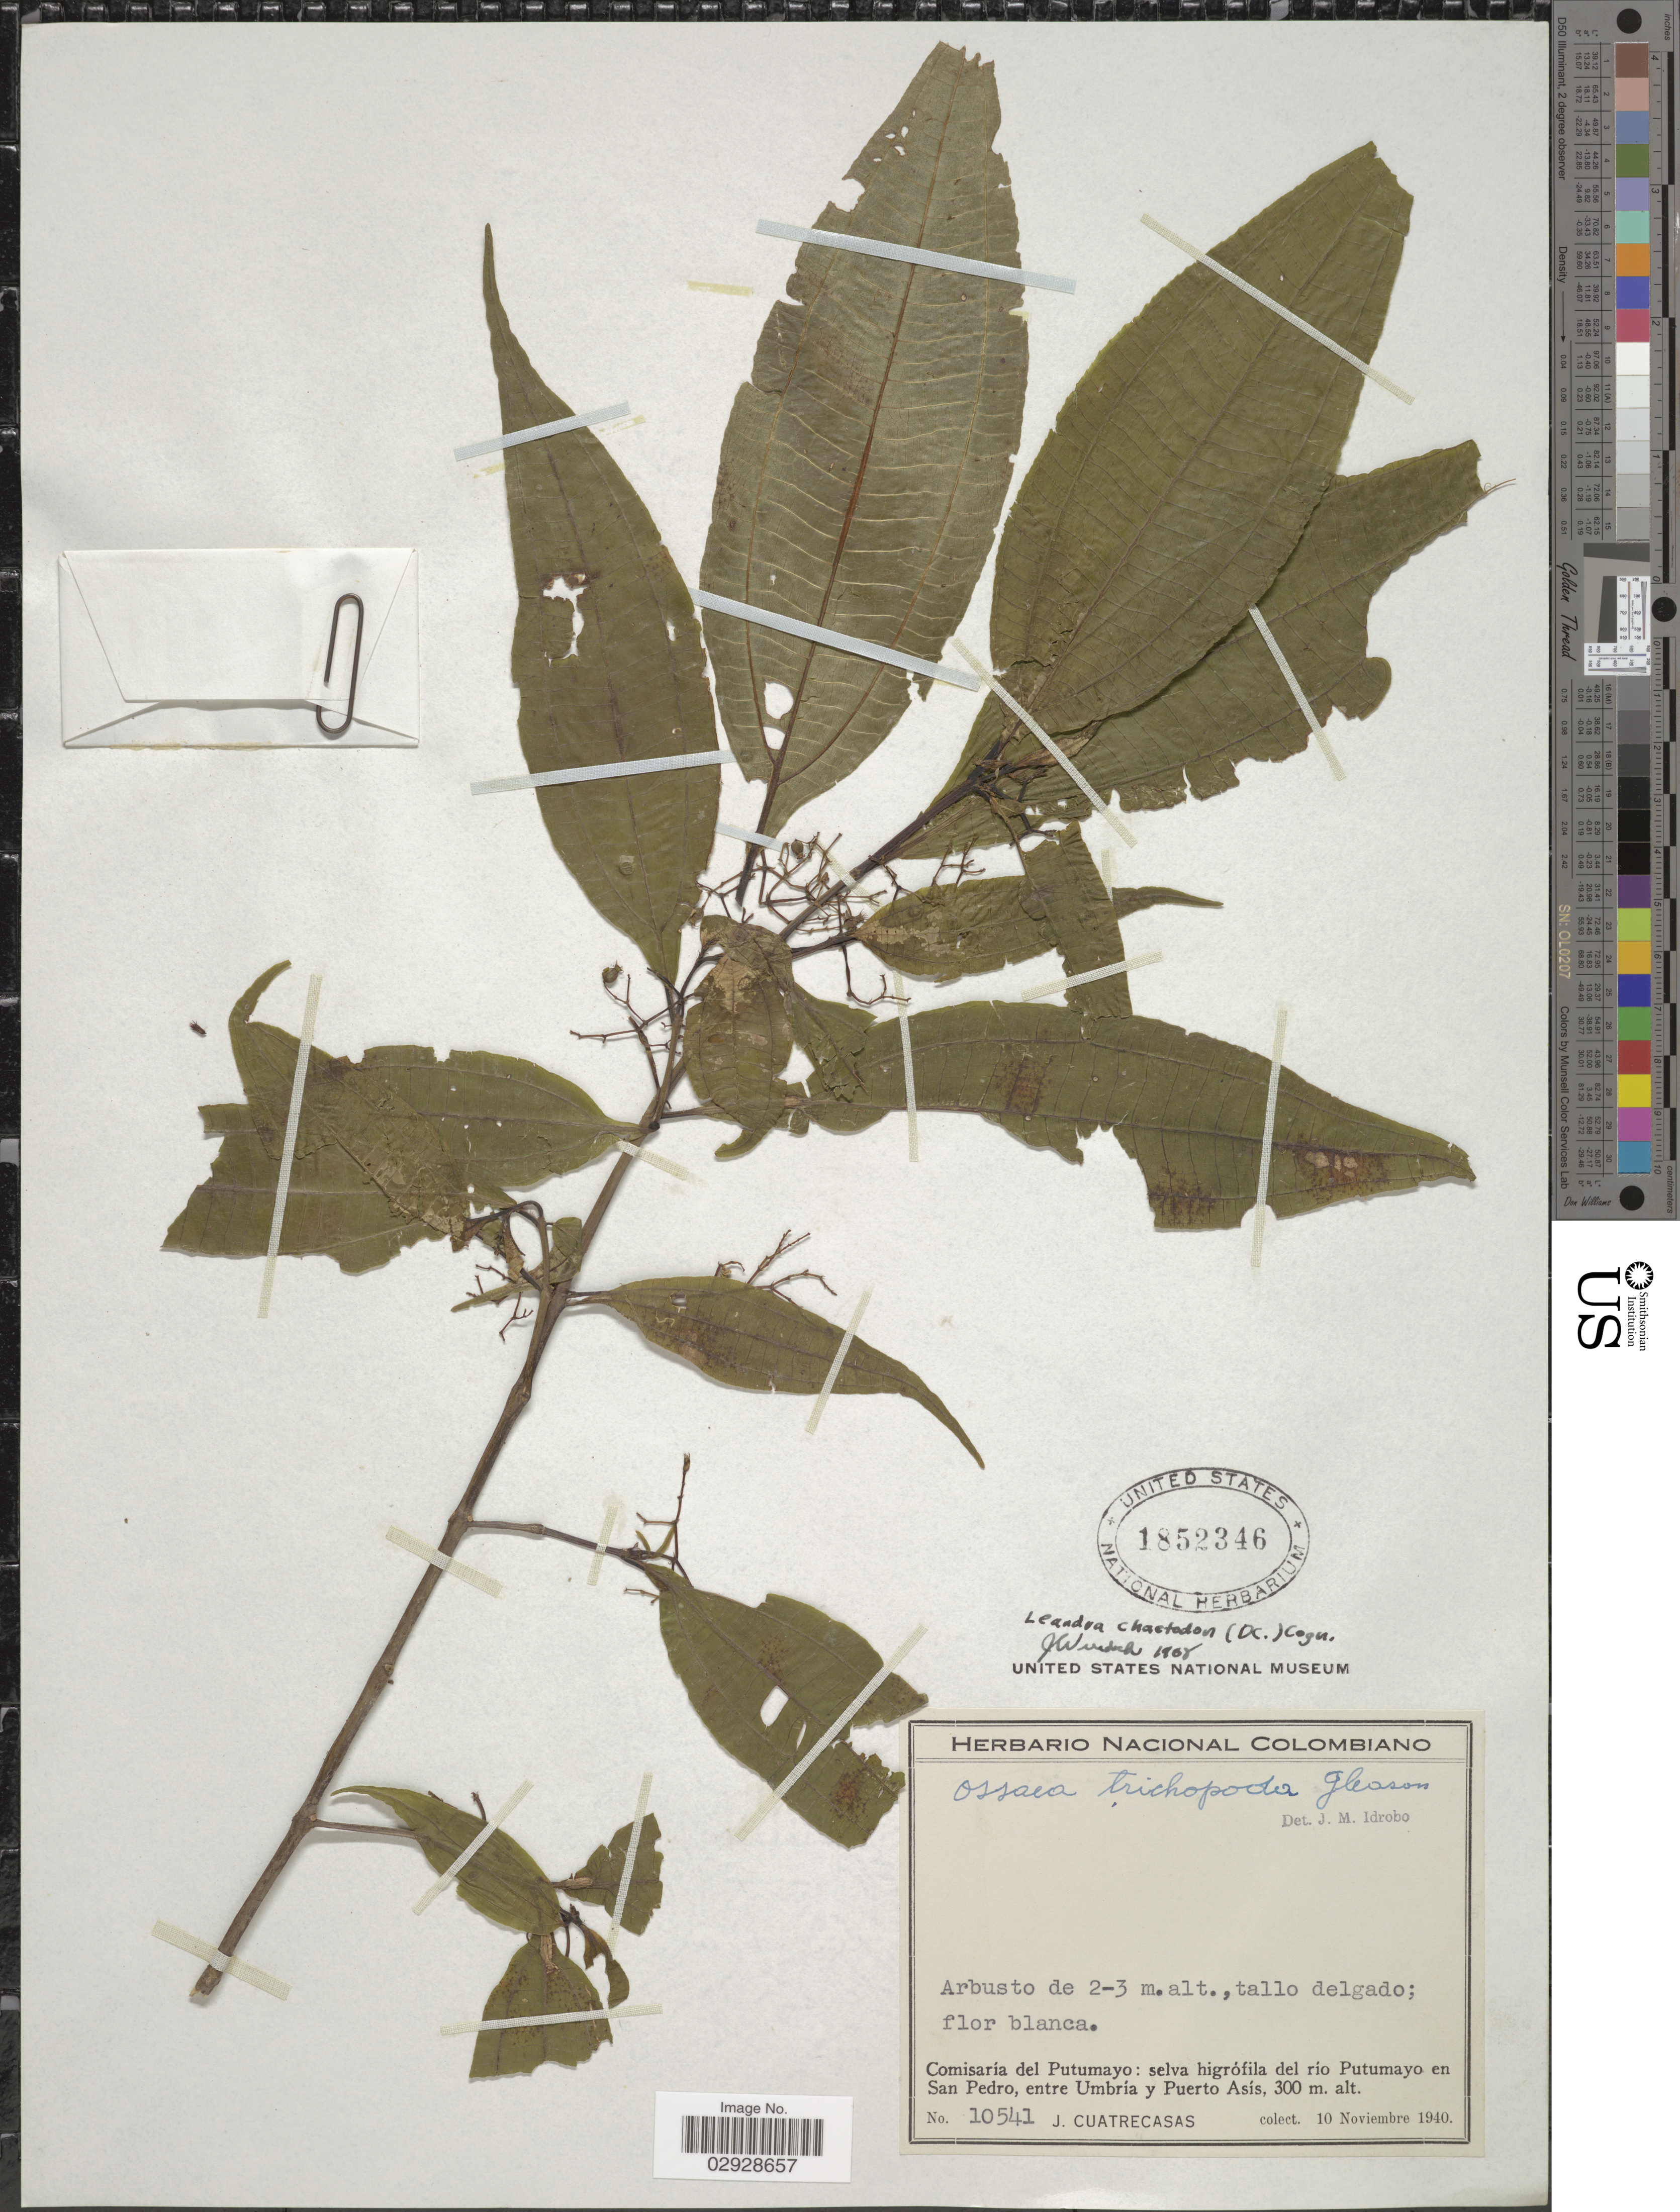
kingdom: Plantae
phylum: Tracheophyta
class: Magnoliopsida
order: Myrtales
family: Melastomataceae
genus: Leandra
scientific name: Leandra chaetodon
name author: (DC.) Cogn.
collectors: J. Cuatrecasas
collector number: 10541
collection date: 1941-11-10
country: Colombia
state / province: Putumayo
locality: Comisaría del Putumayo: selva higrófila del río Putumayo en San Pedro, entre Umbría y Puerto Asís.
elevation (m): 300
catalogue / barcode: US 1852346